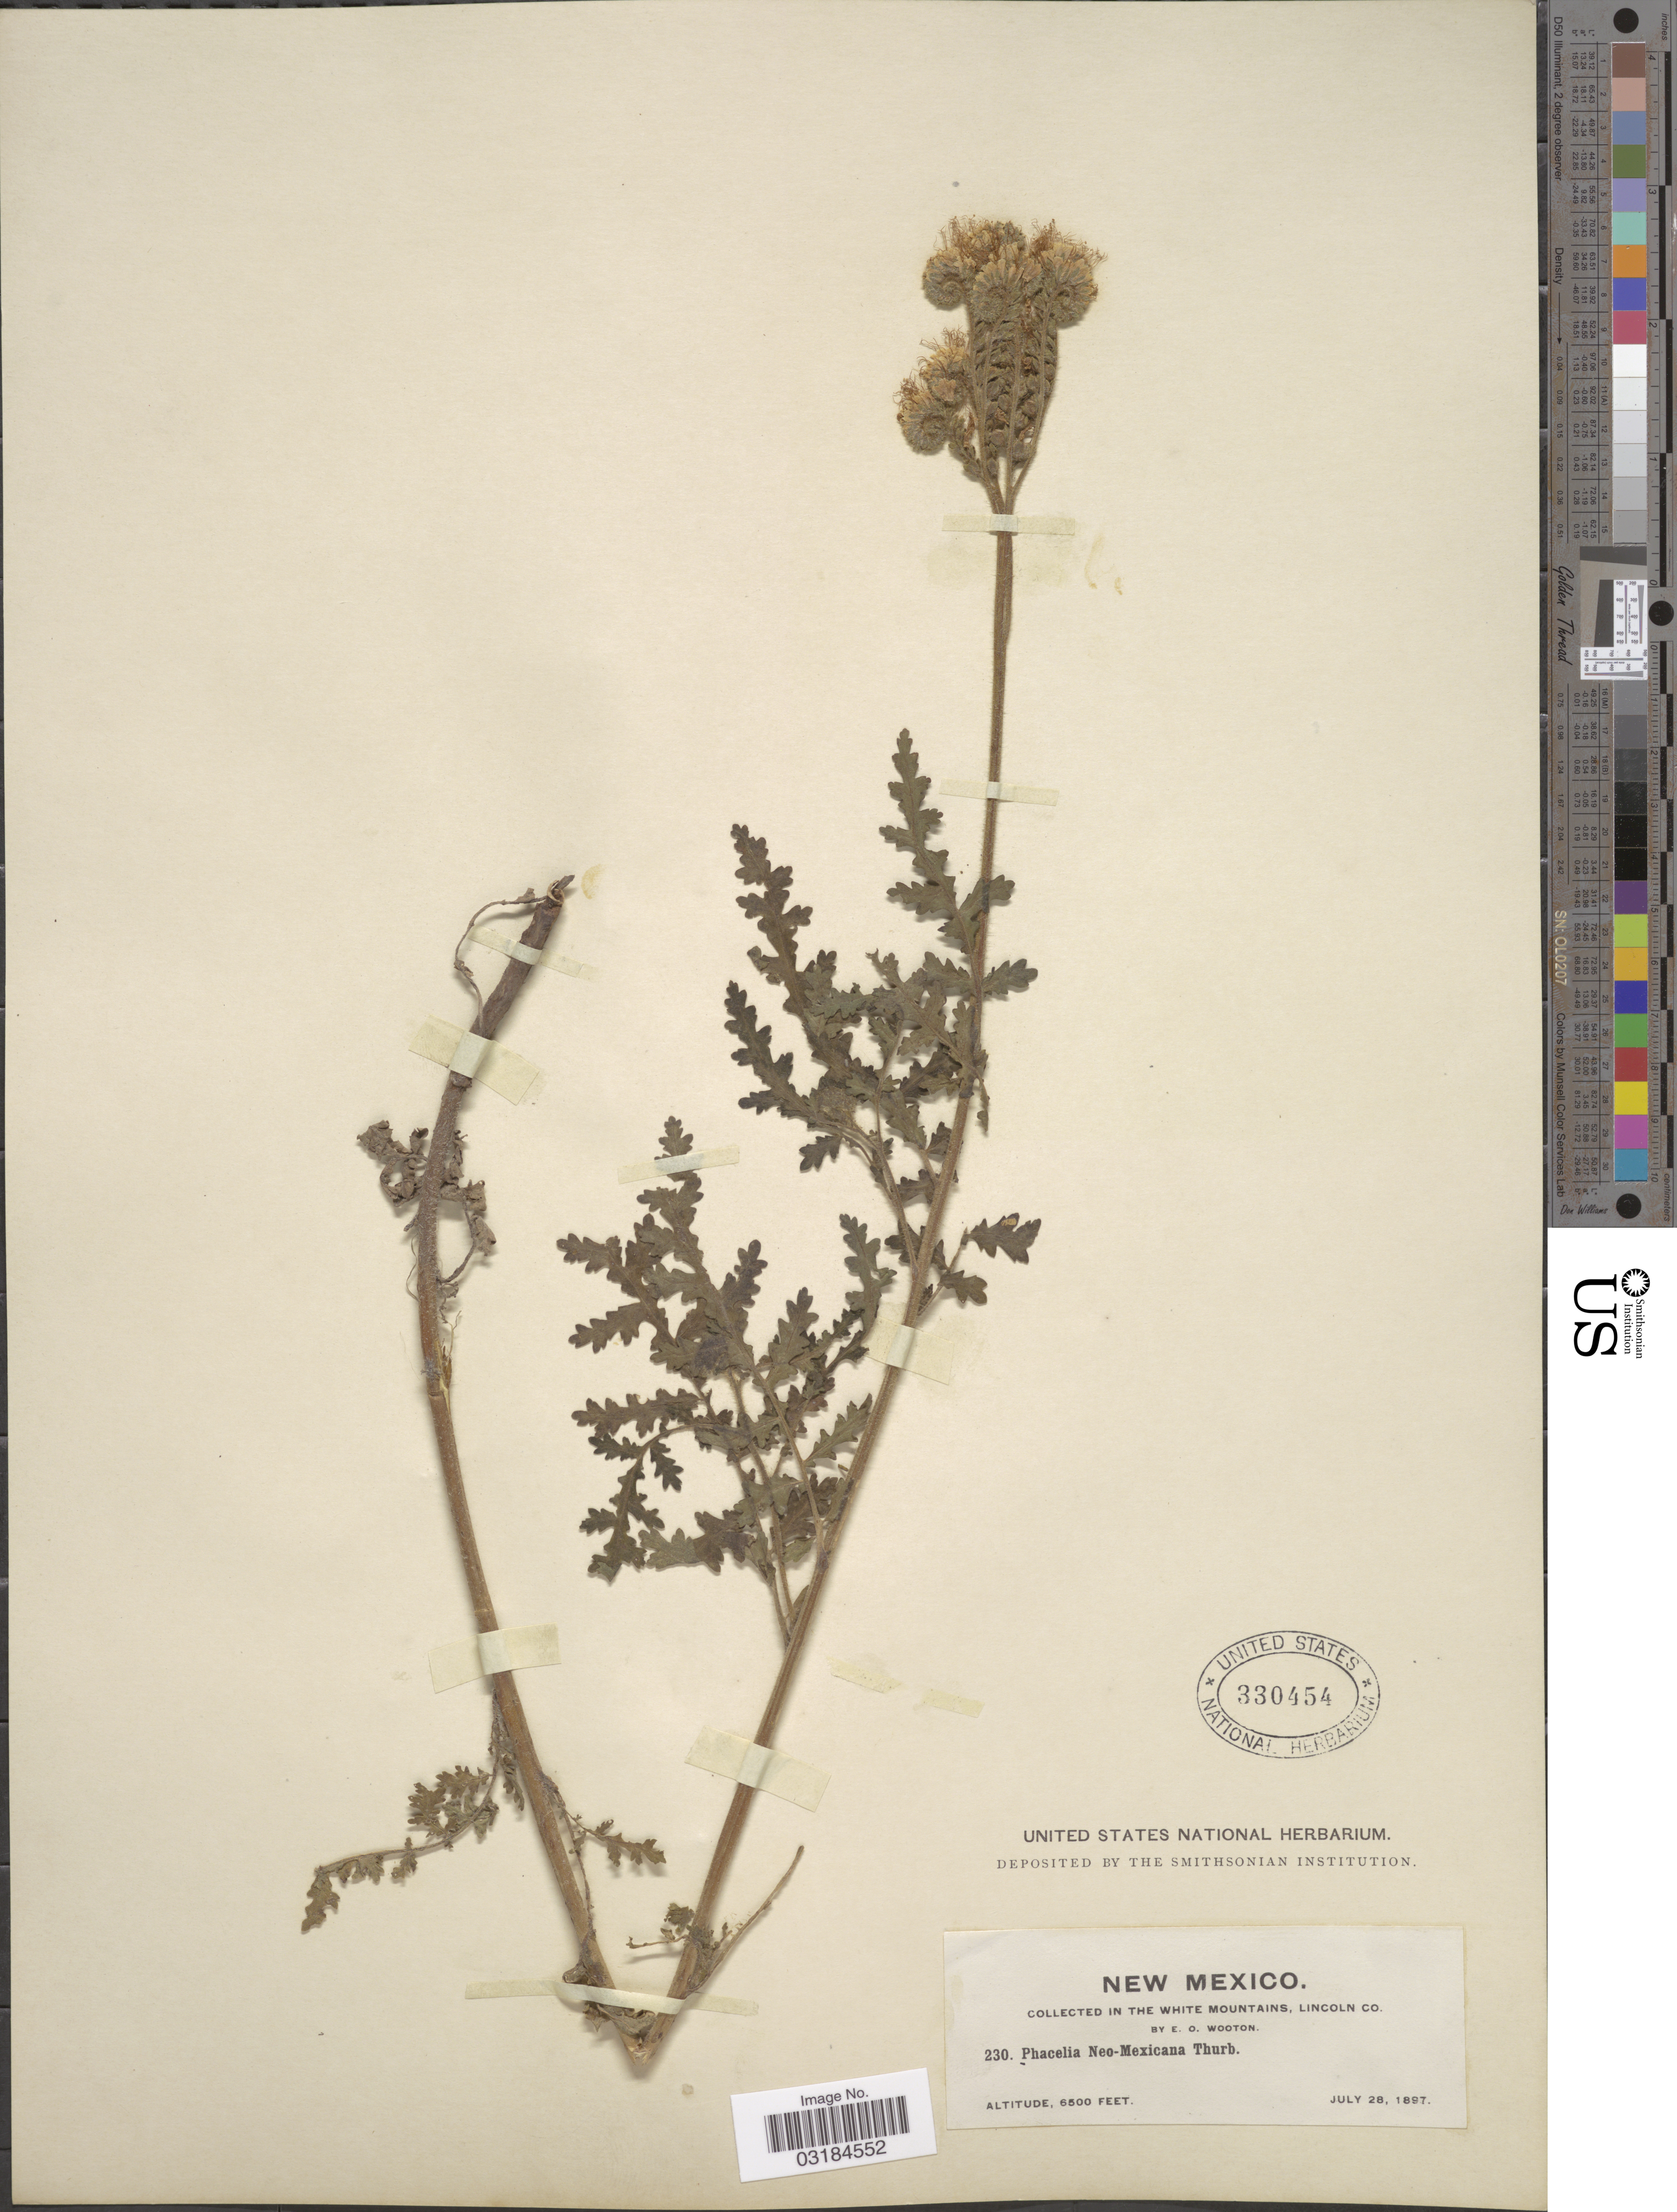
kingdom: Plantae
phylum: Tracheophyta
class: Magnoliopsida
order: Boraginales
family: Hydrophyllaceae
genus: Phacelia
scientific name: Phacelia alba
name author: Rydb.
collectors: E. O. Wooton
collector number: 230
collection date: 1897-07-28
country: United States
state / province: New Mexico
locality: In the White Mountains, Lincoln Co.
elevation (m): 1981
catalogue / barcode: US 330454